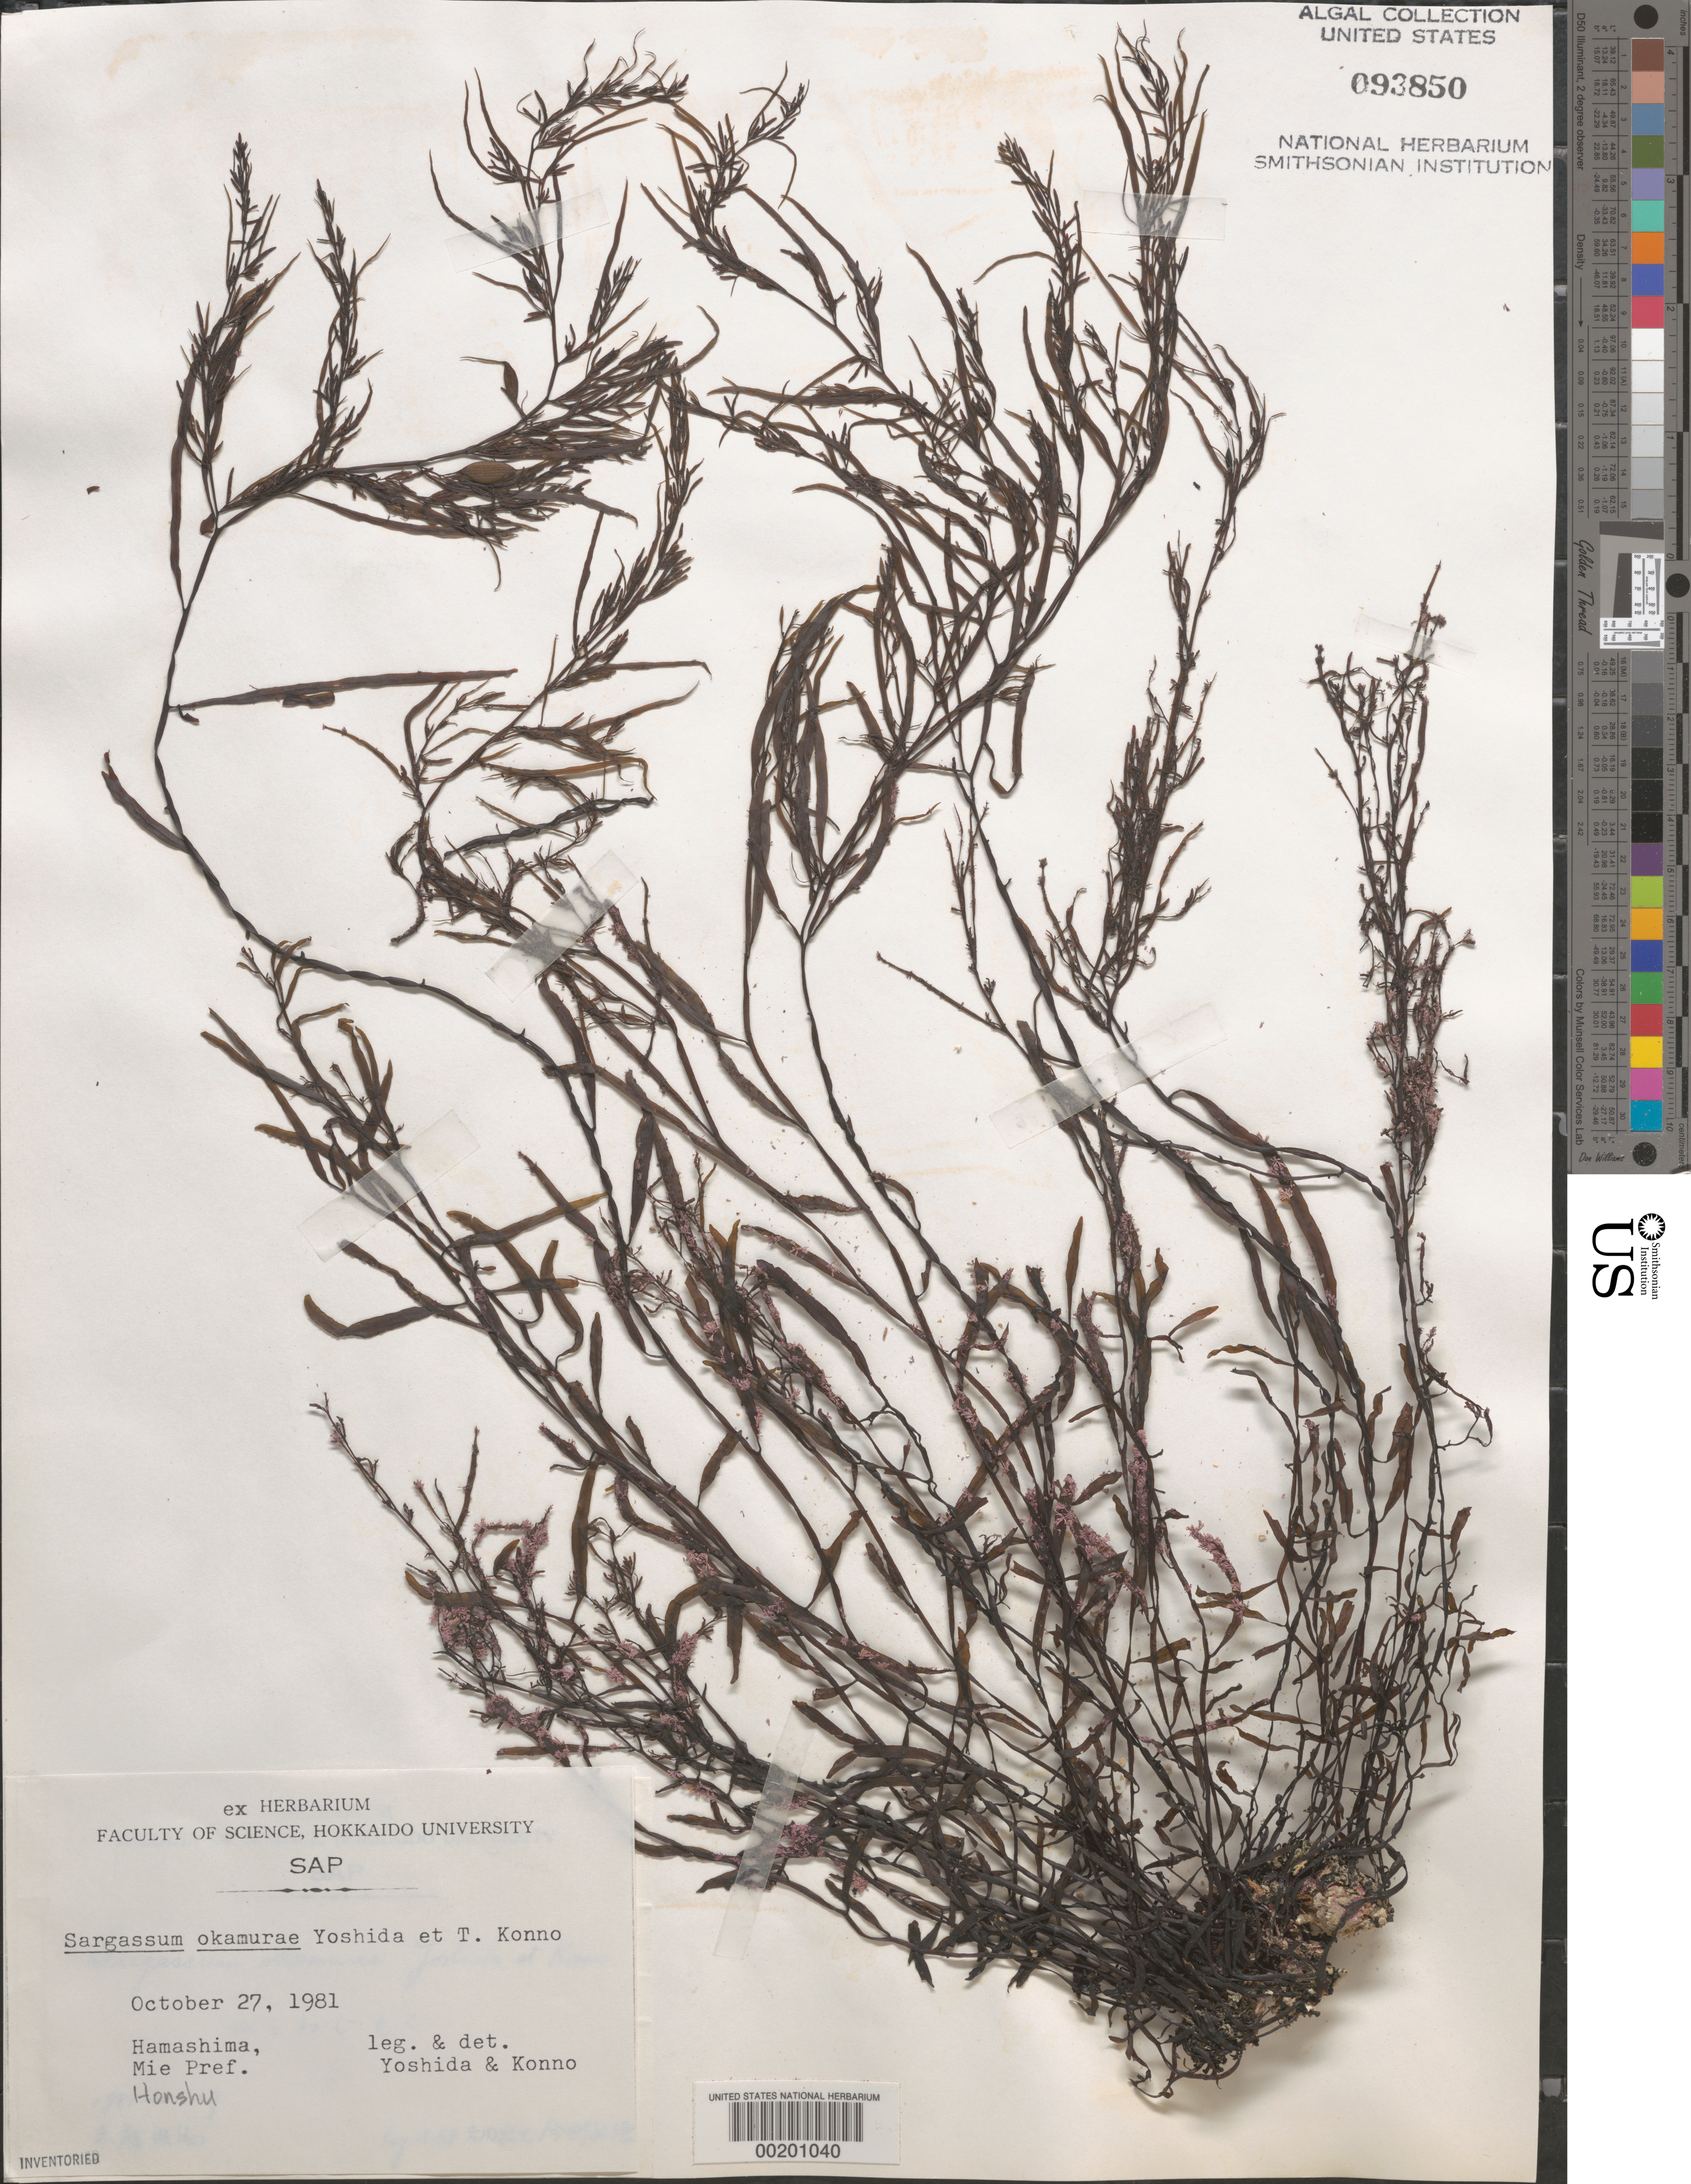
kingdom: Chromista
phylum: Ochrophyta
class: Phaeophyceae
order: Fucales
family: Sargassaceae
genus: Sargassum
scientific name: Sargassum okamurae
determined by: Yoshida, T.; Konno, T.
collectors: T. Yoshida & T. Konno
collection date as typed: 27 Oct 1981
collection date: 1981-10-27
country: Japan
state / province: Mie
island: Honshu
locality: Hamashima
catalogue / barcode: US 93850